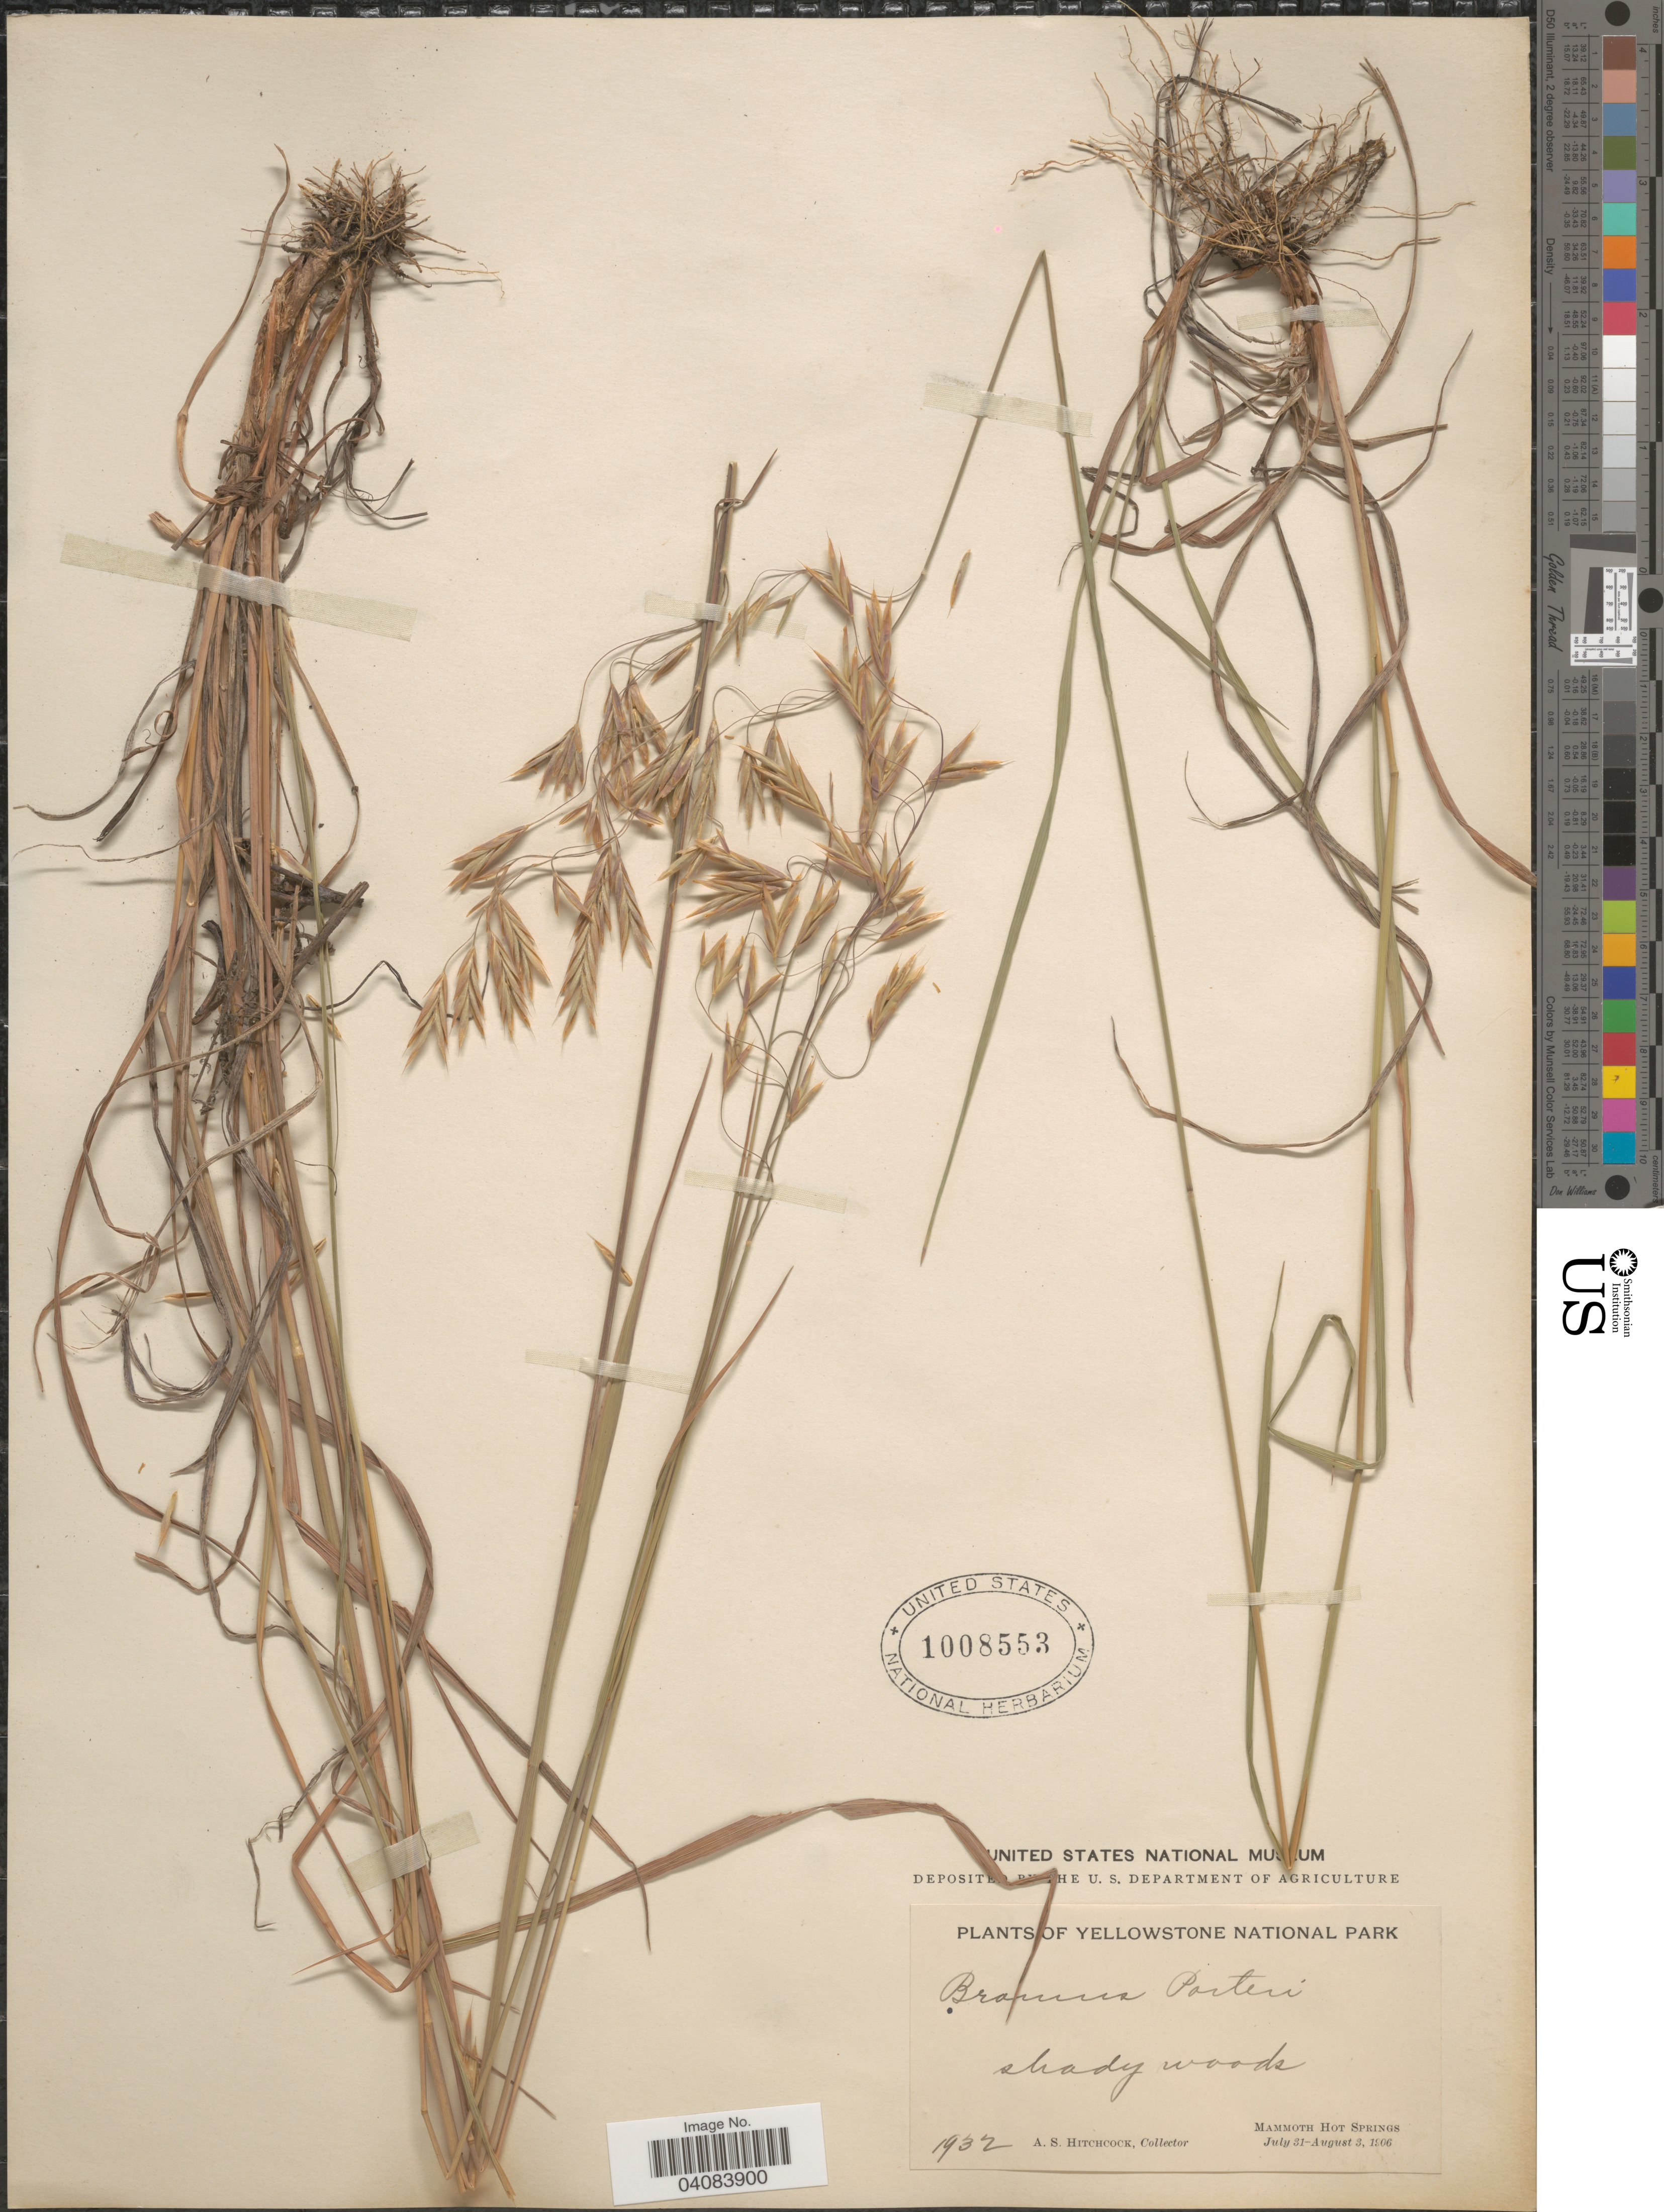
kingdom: Plantae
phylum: Tracheophyta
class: Liliopsida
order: Poales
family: Poaceae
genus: Bromus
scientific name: Bromus porteri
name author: (J.M. Coult.) Nash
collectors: A. S. Hitchcock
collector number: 1932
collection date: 1906-07-31/1906-08-03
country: United States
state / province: Wyoming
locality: Yellowstone National Park. Shady woods, Mammoth Hot Springs.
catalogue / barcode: US 1008553